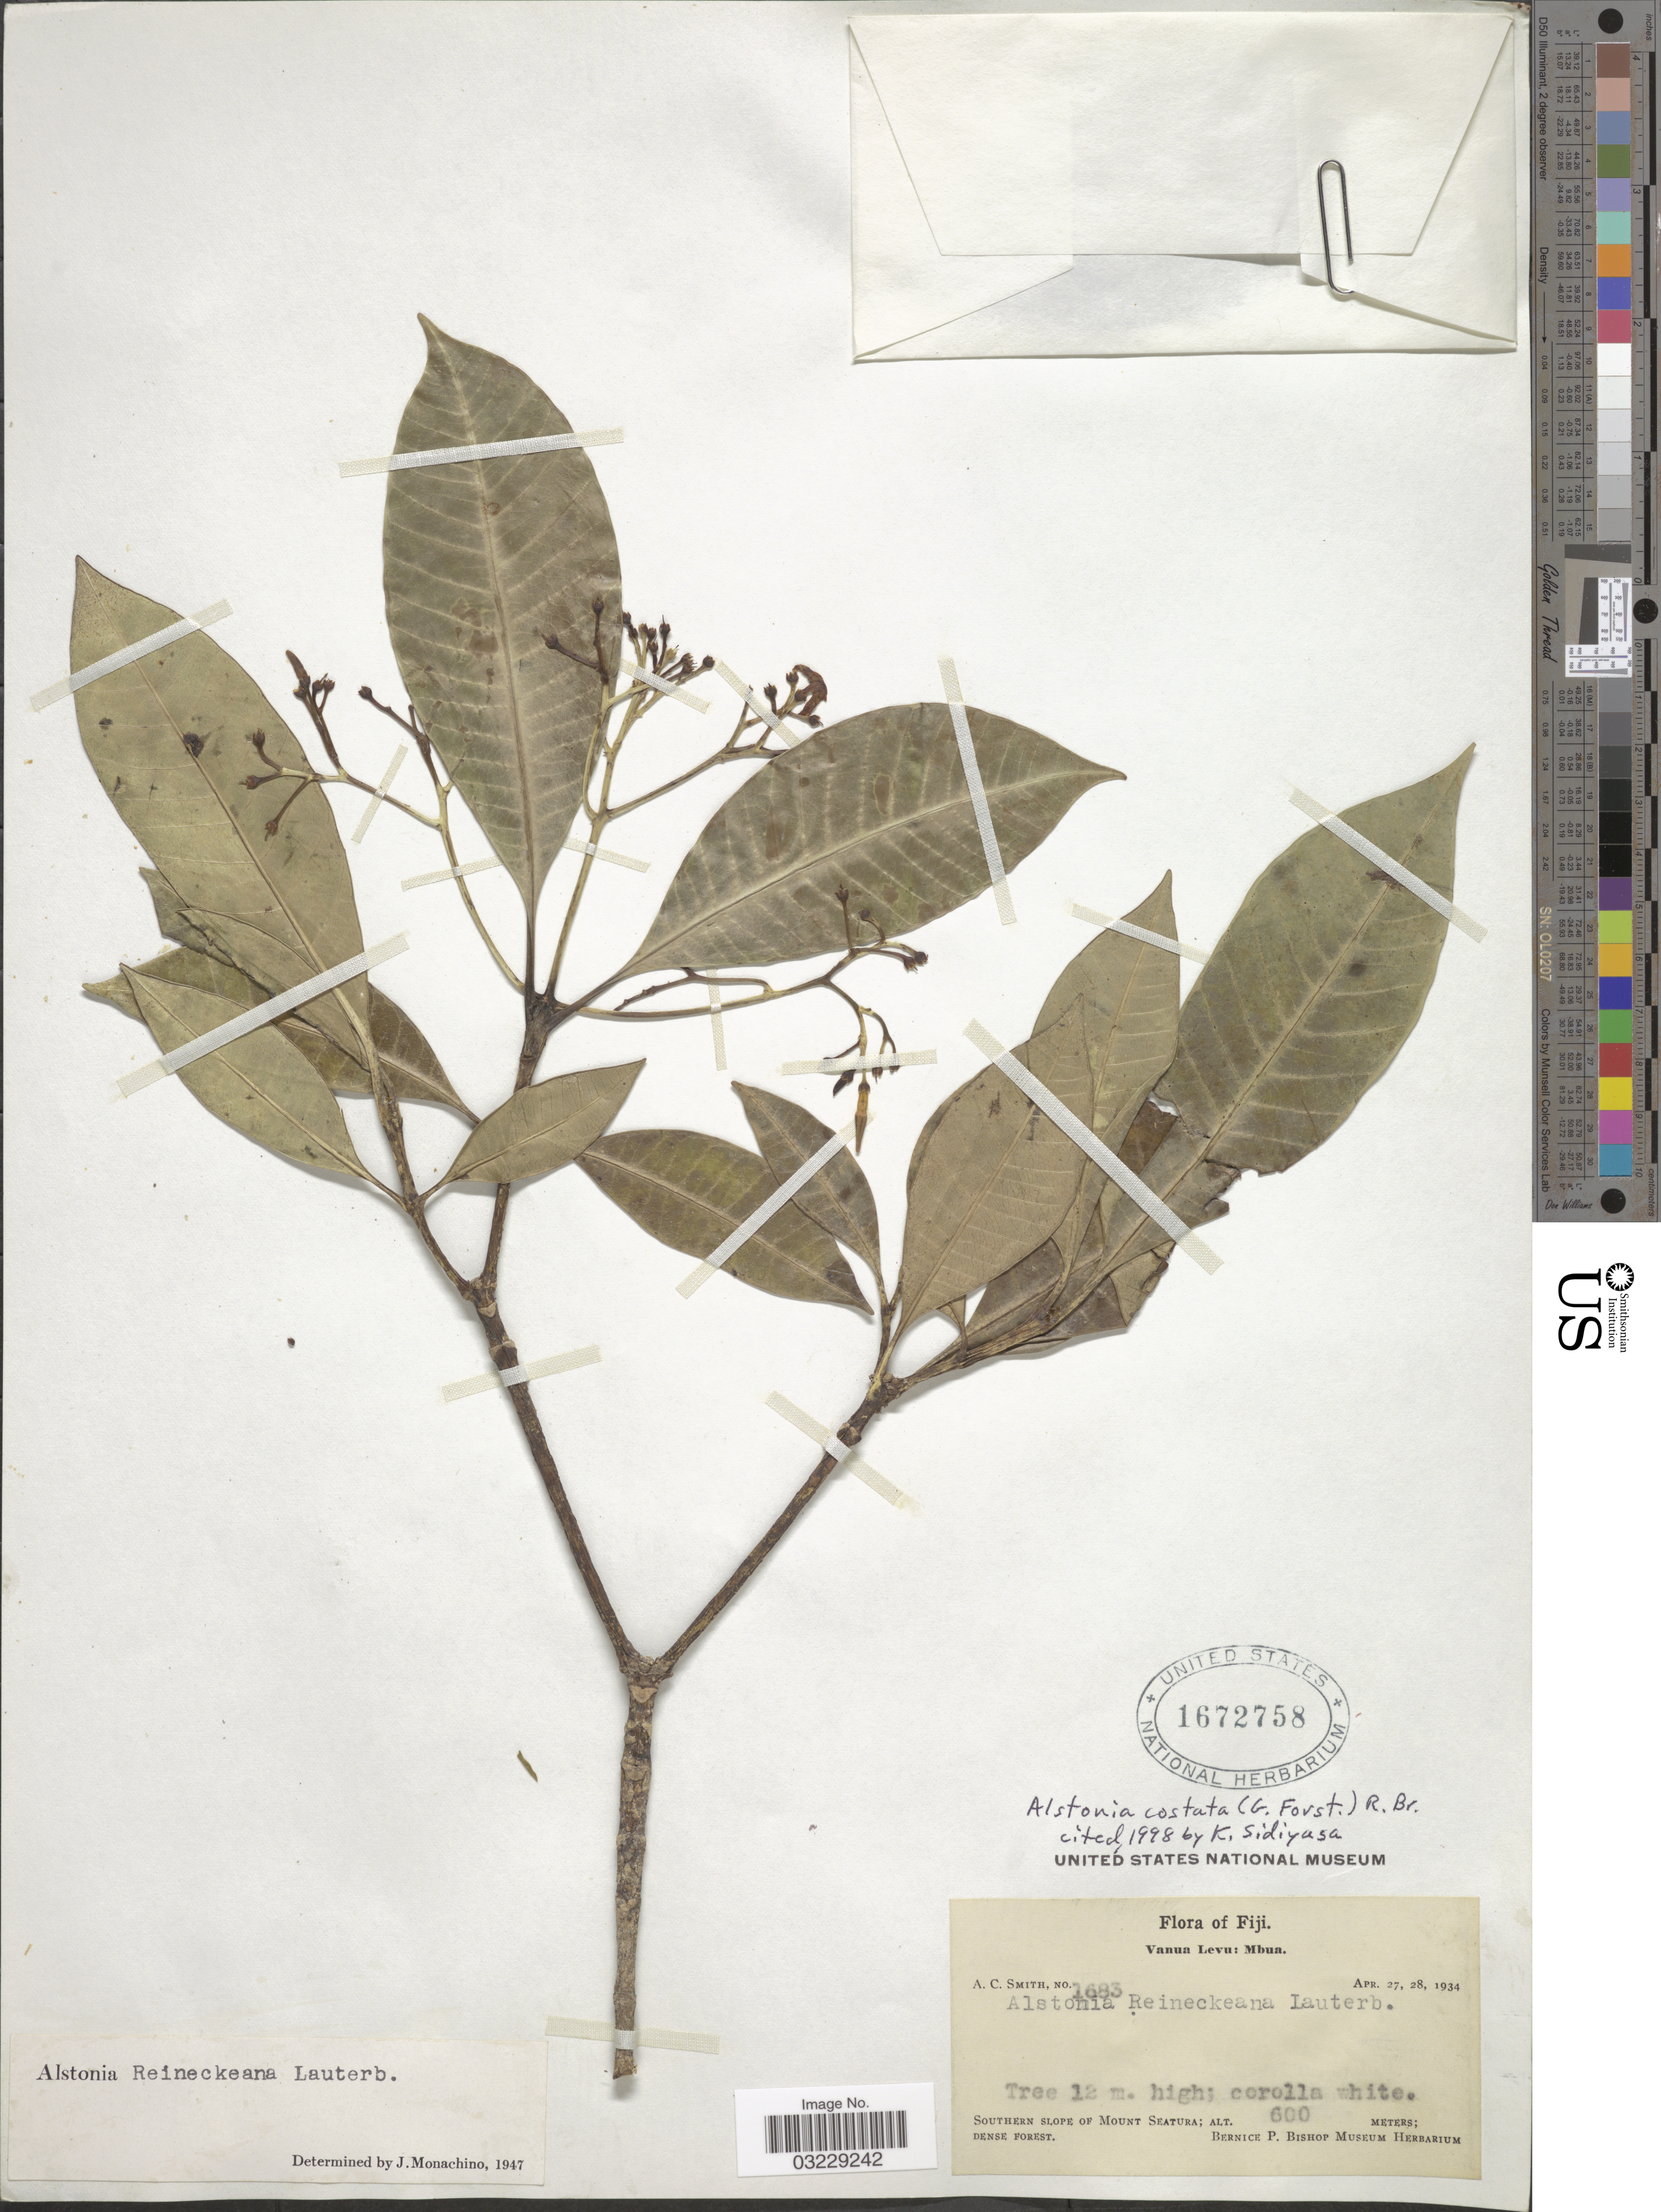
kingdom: Plantae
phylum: Tracheophyta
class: Magnoliopsida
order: Gentianales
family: Apocynaceae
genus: Alstonia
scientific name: Alstonia sp.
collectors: A. C. Smith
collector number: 1683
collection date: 1934-04-27/1934-04-28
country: Fiji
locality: Vanua Levu: Mbua. Southern slope of Mount Seatura.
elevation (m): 600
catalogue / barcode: US 1672758